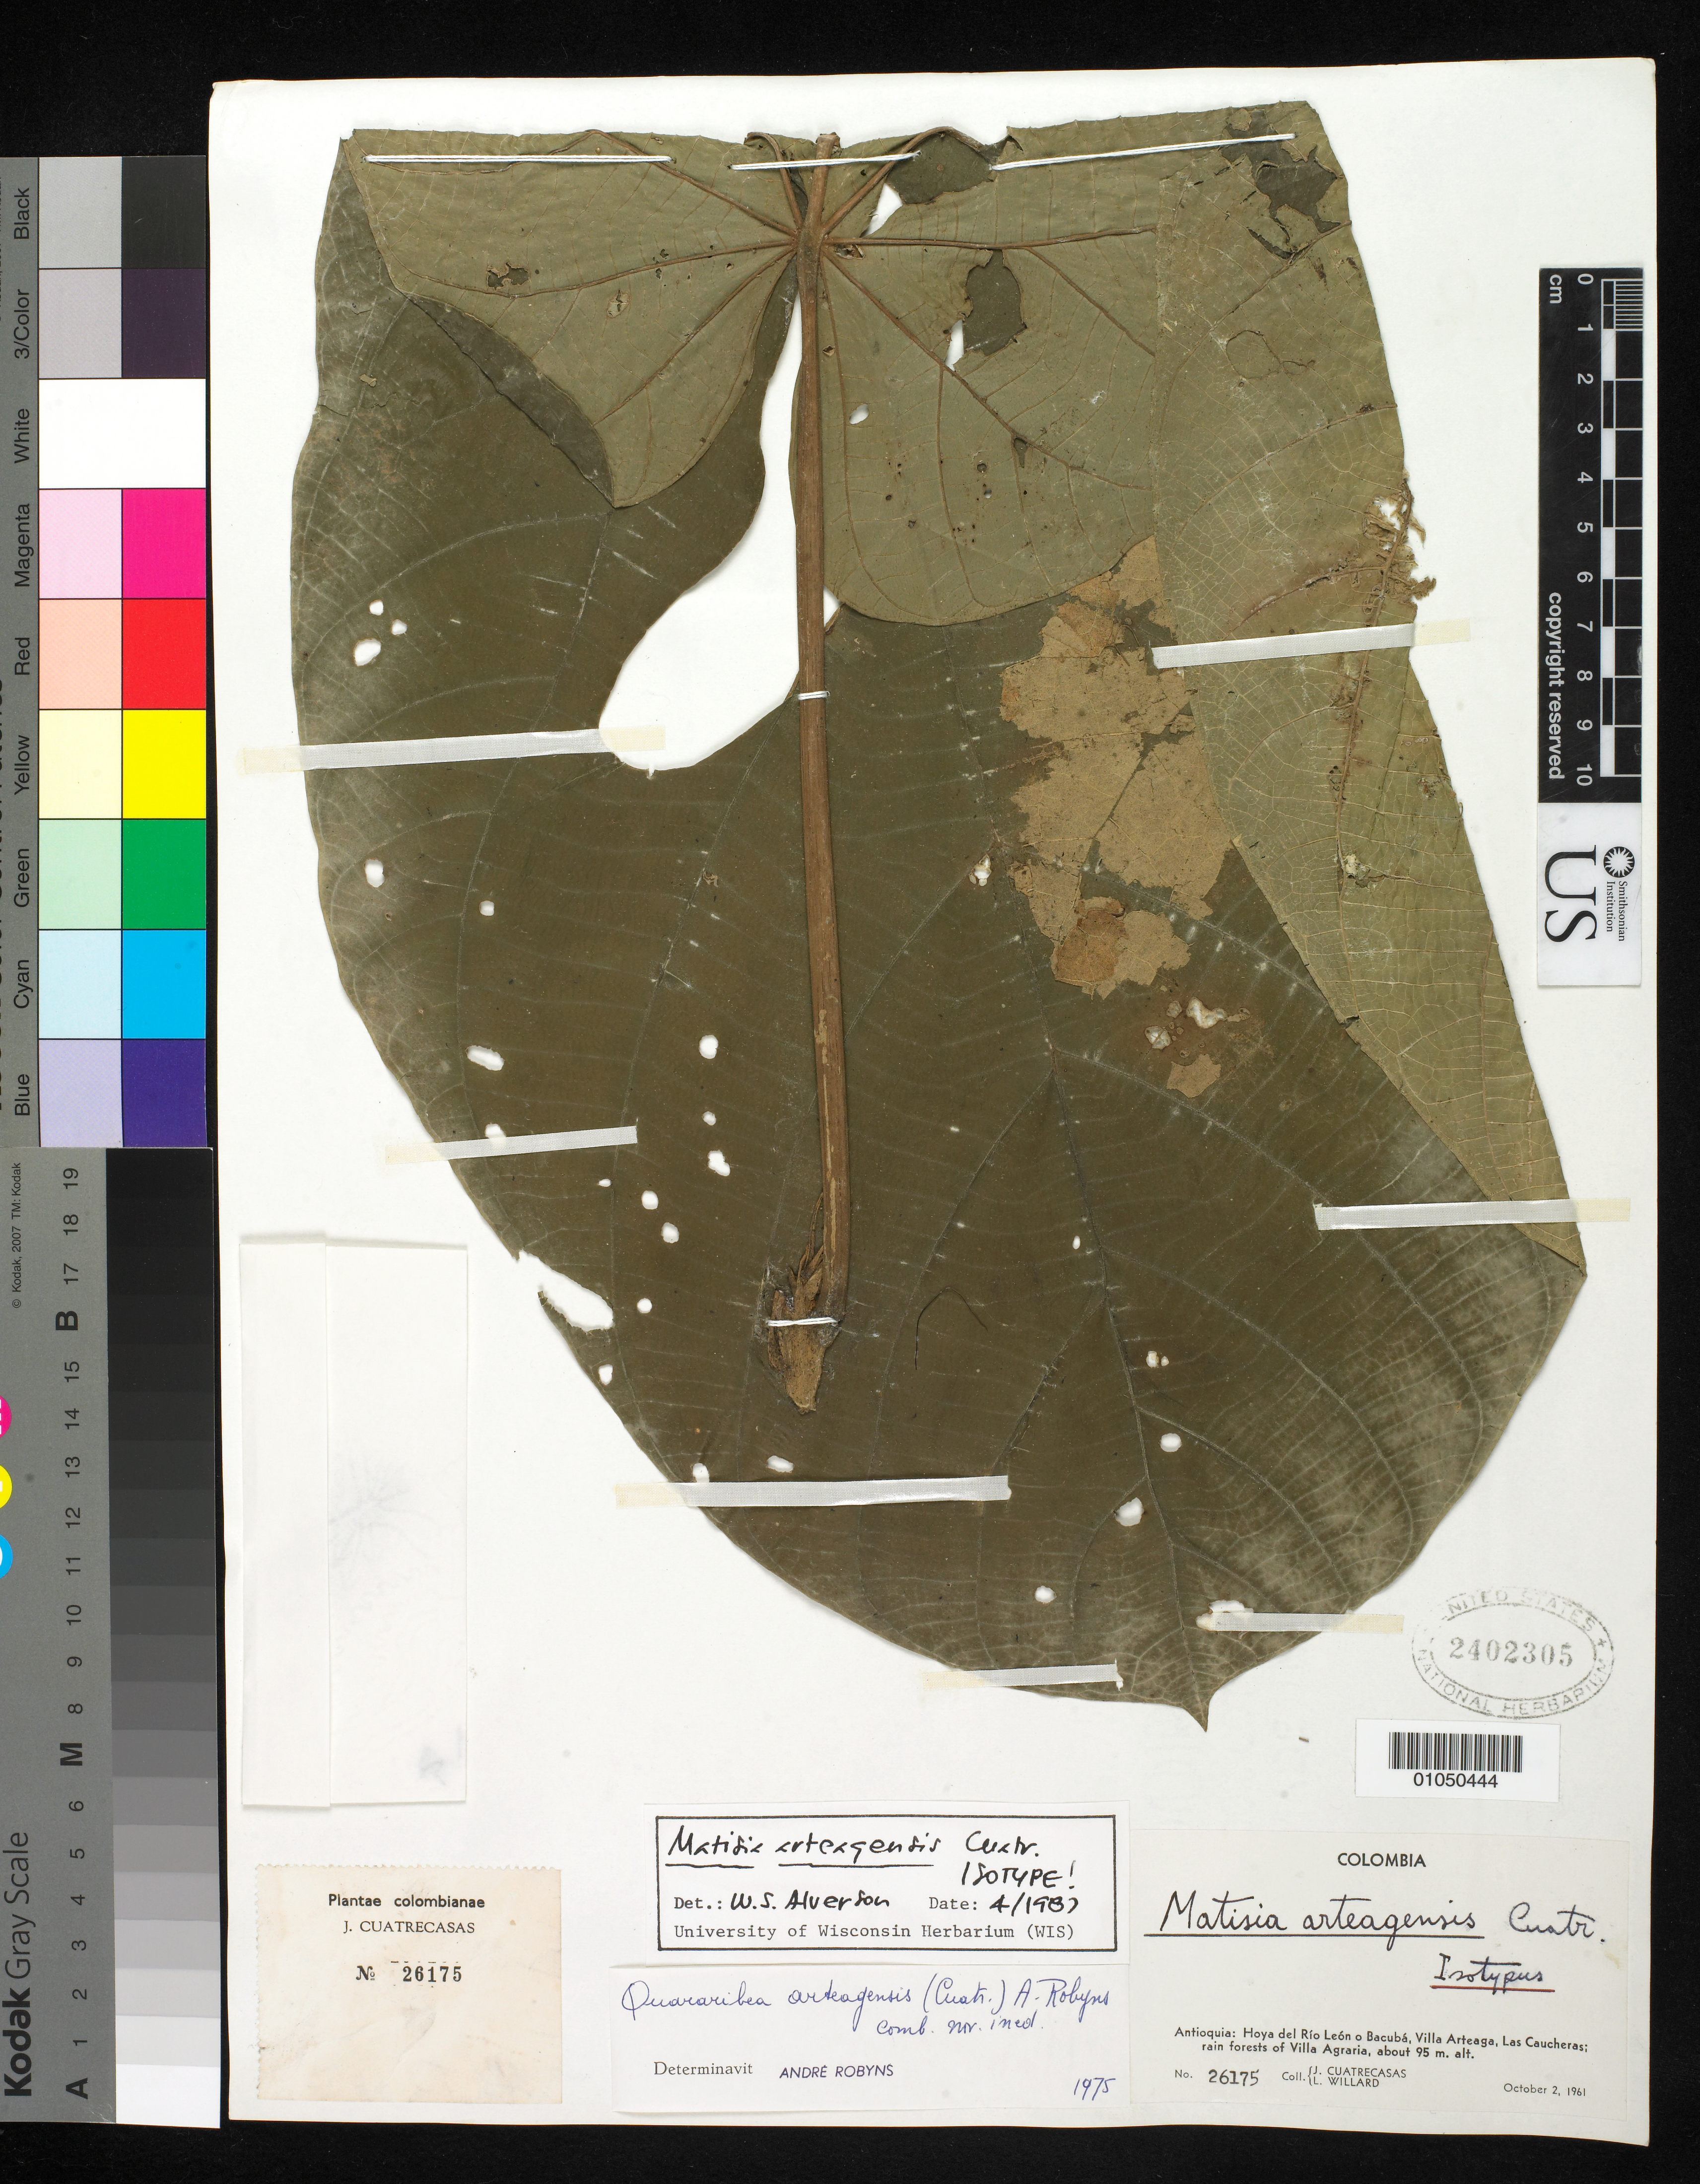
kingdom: Plantae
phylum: Tracheophyta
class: Magnoliopsida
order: Malvales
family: Malvaceae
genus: Matisia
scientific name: Matisia arteagensis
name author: Cuatrec.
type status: Isotype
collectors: J. Cuatrecasas & L. Willard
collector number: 26175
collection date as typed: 02 Oct 1961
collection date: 1961-10-02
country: Colombia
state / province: Antioquia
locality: Hoya del Rio León o Bacubá, Villa Argeaga, Las Caucheras; rain forests of Villa Agraria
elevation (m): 95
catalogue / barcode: US 2402305